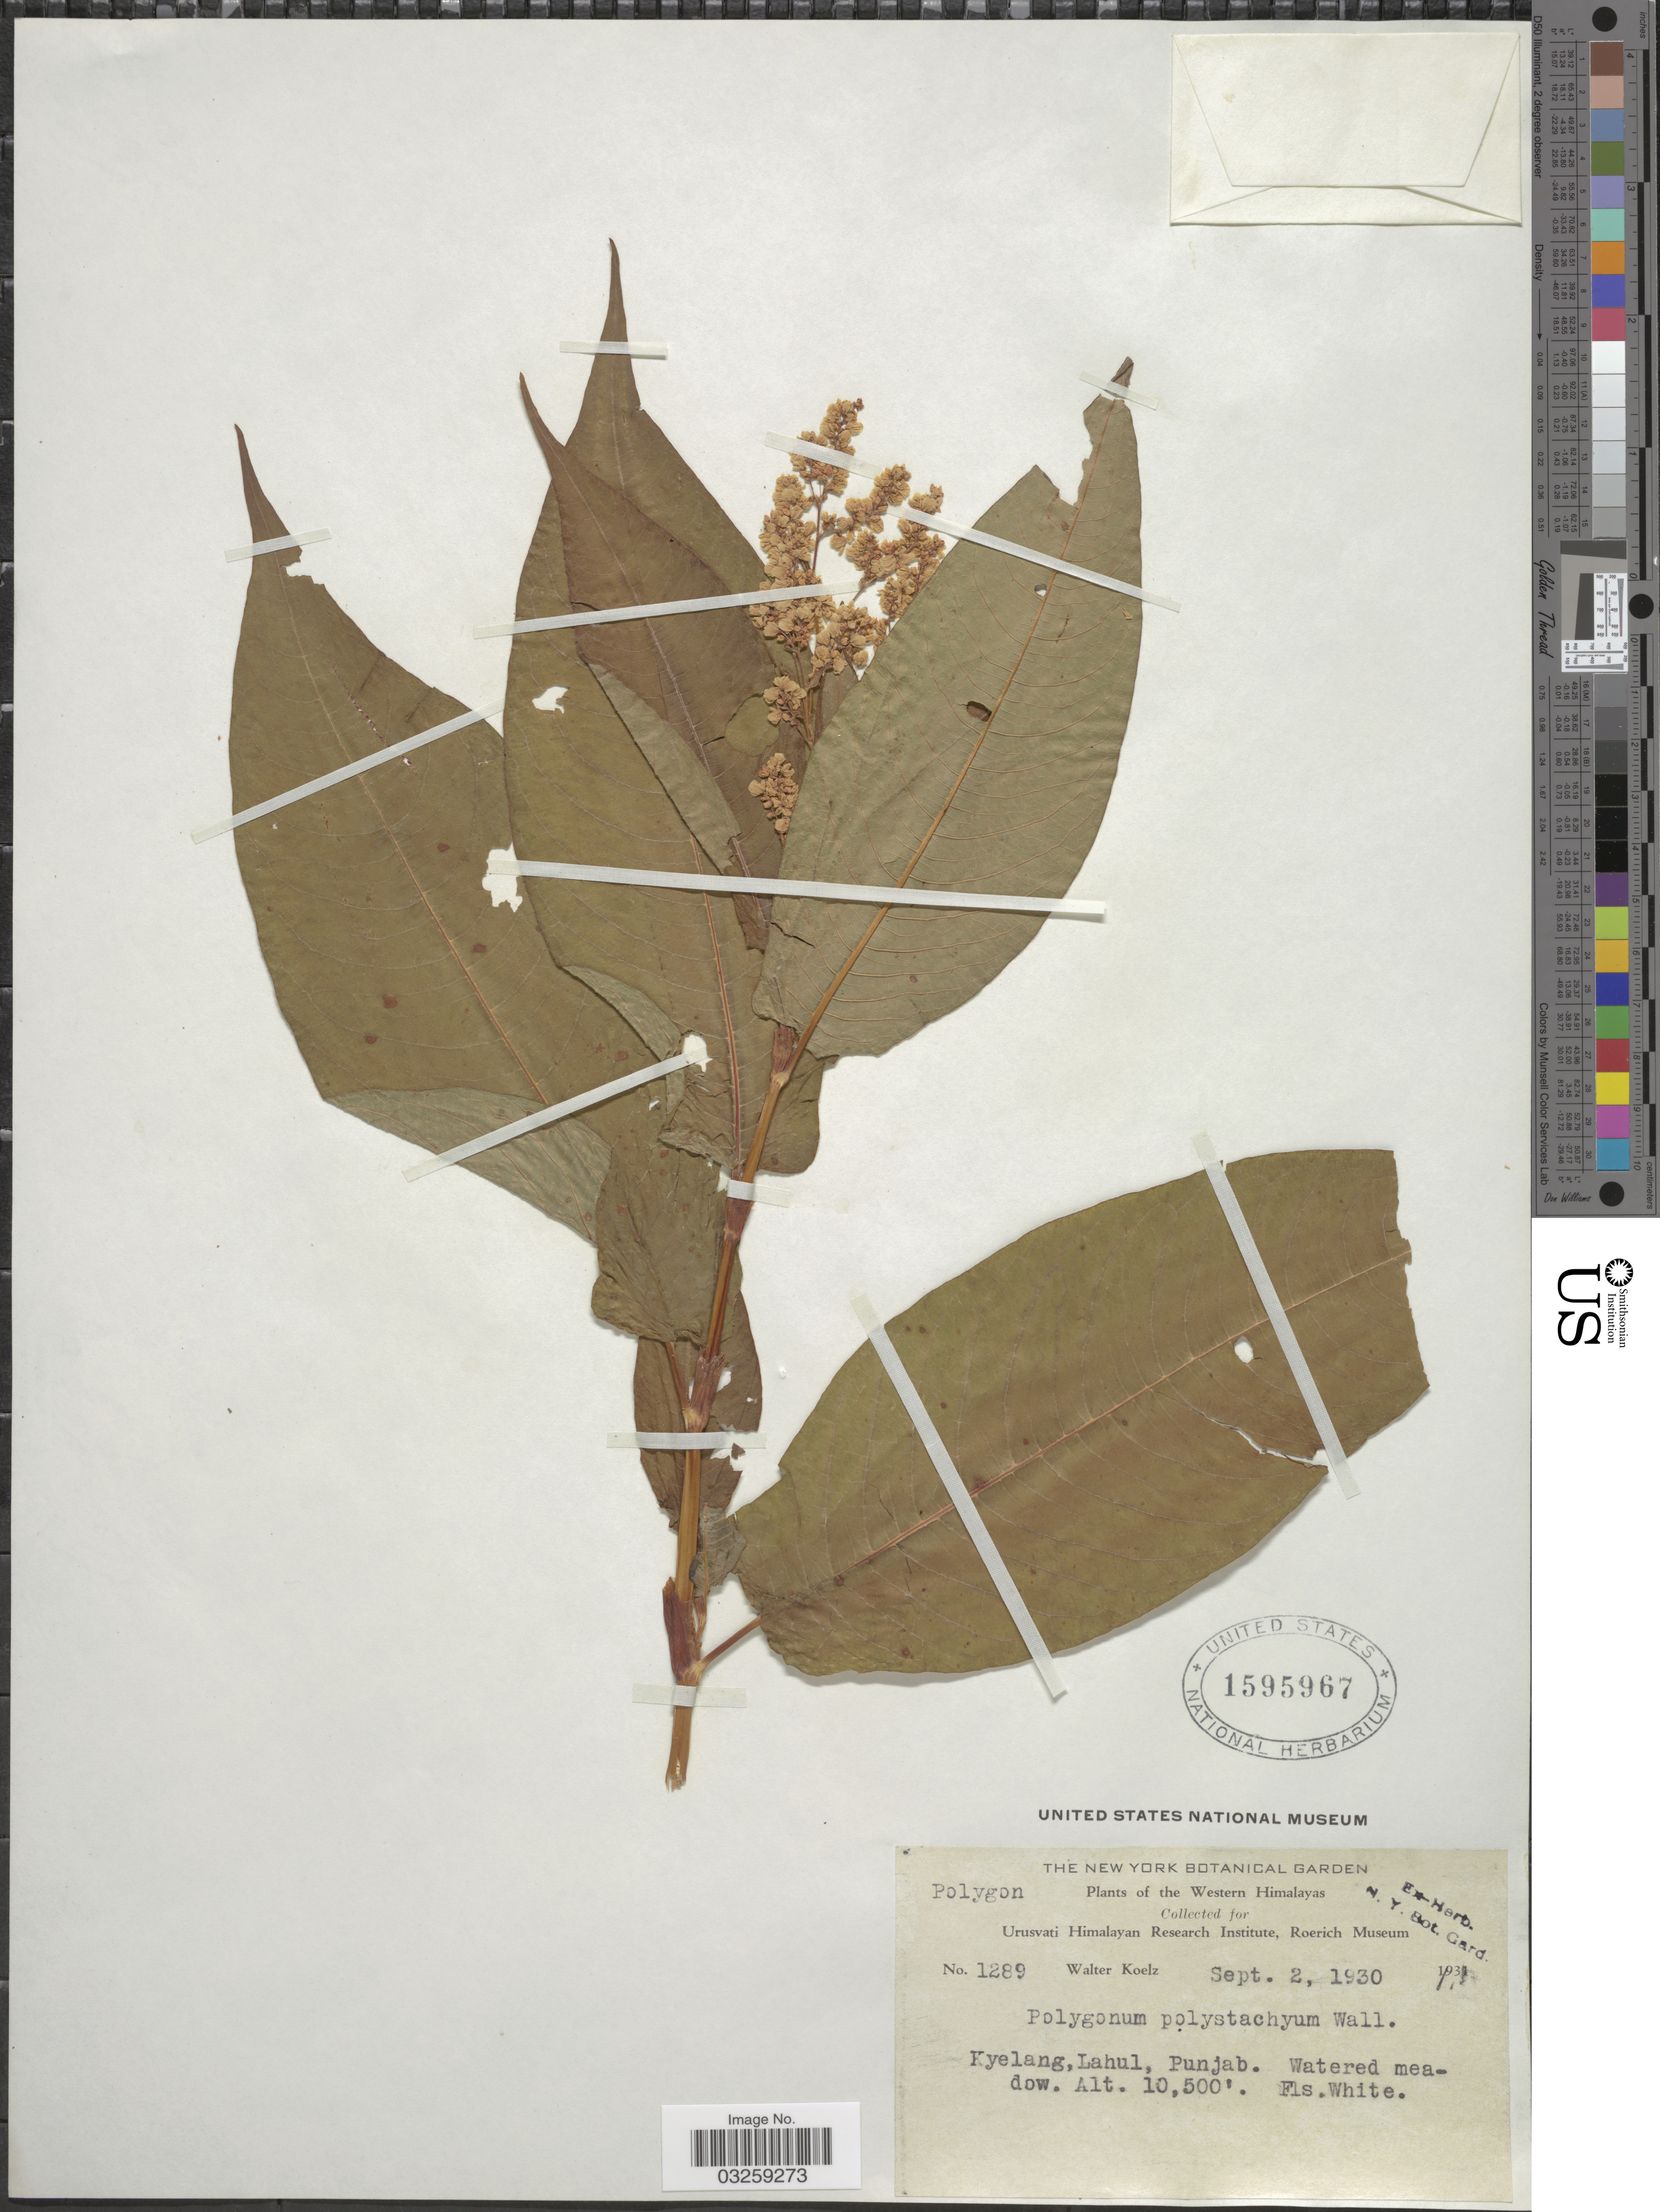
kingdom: Plantae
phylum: Tracheophyta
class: Magnoliopsida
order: Caryophyllales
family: Polygonaceae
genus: Koenigia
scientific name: Koenigia polystachya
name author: (Wall. ex Meisn.) T.M. Schust. & Reveal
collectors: W. N. Koelz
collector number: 1289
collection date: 1930-09-02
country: India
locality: Western Himalayas. Kyelang, Lahul.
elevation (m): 3200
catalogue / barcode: US 1595967